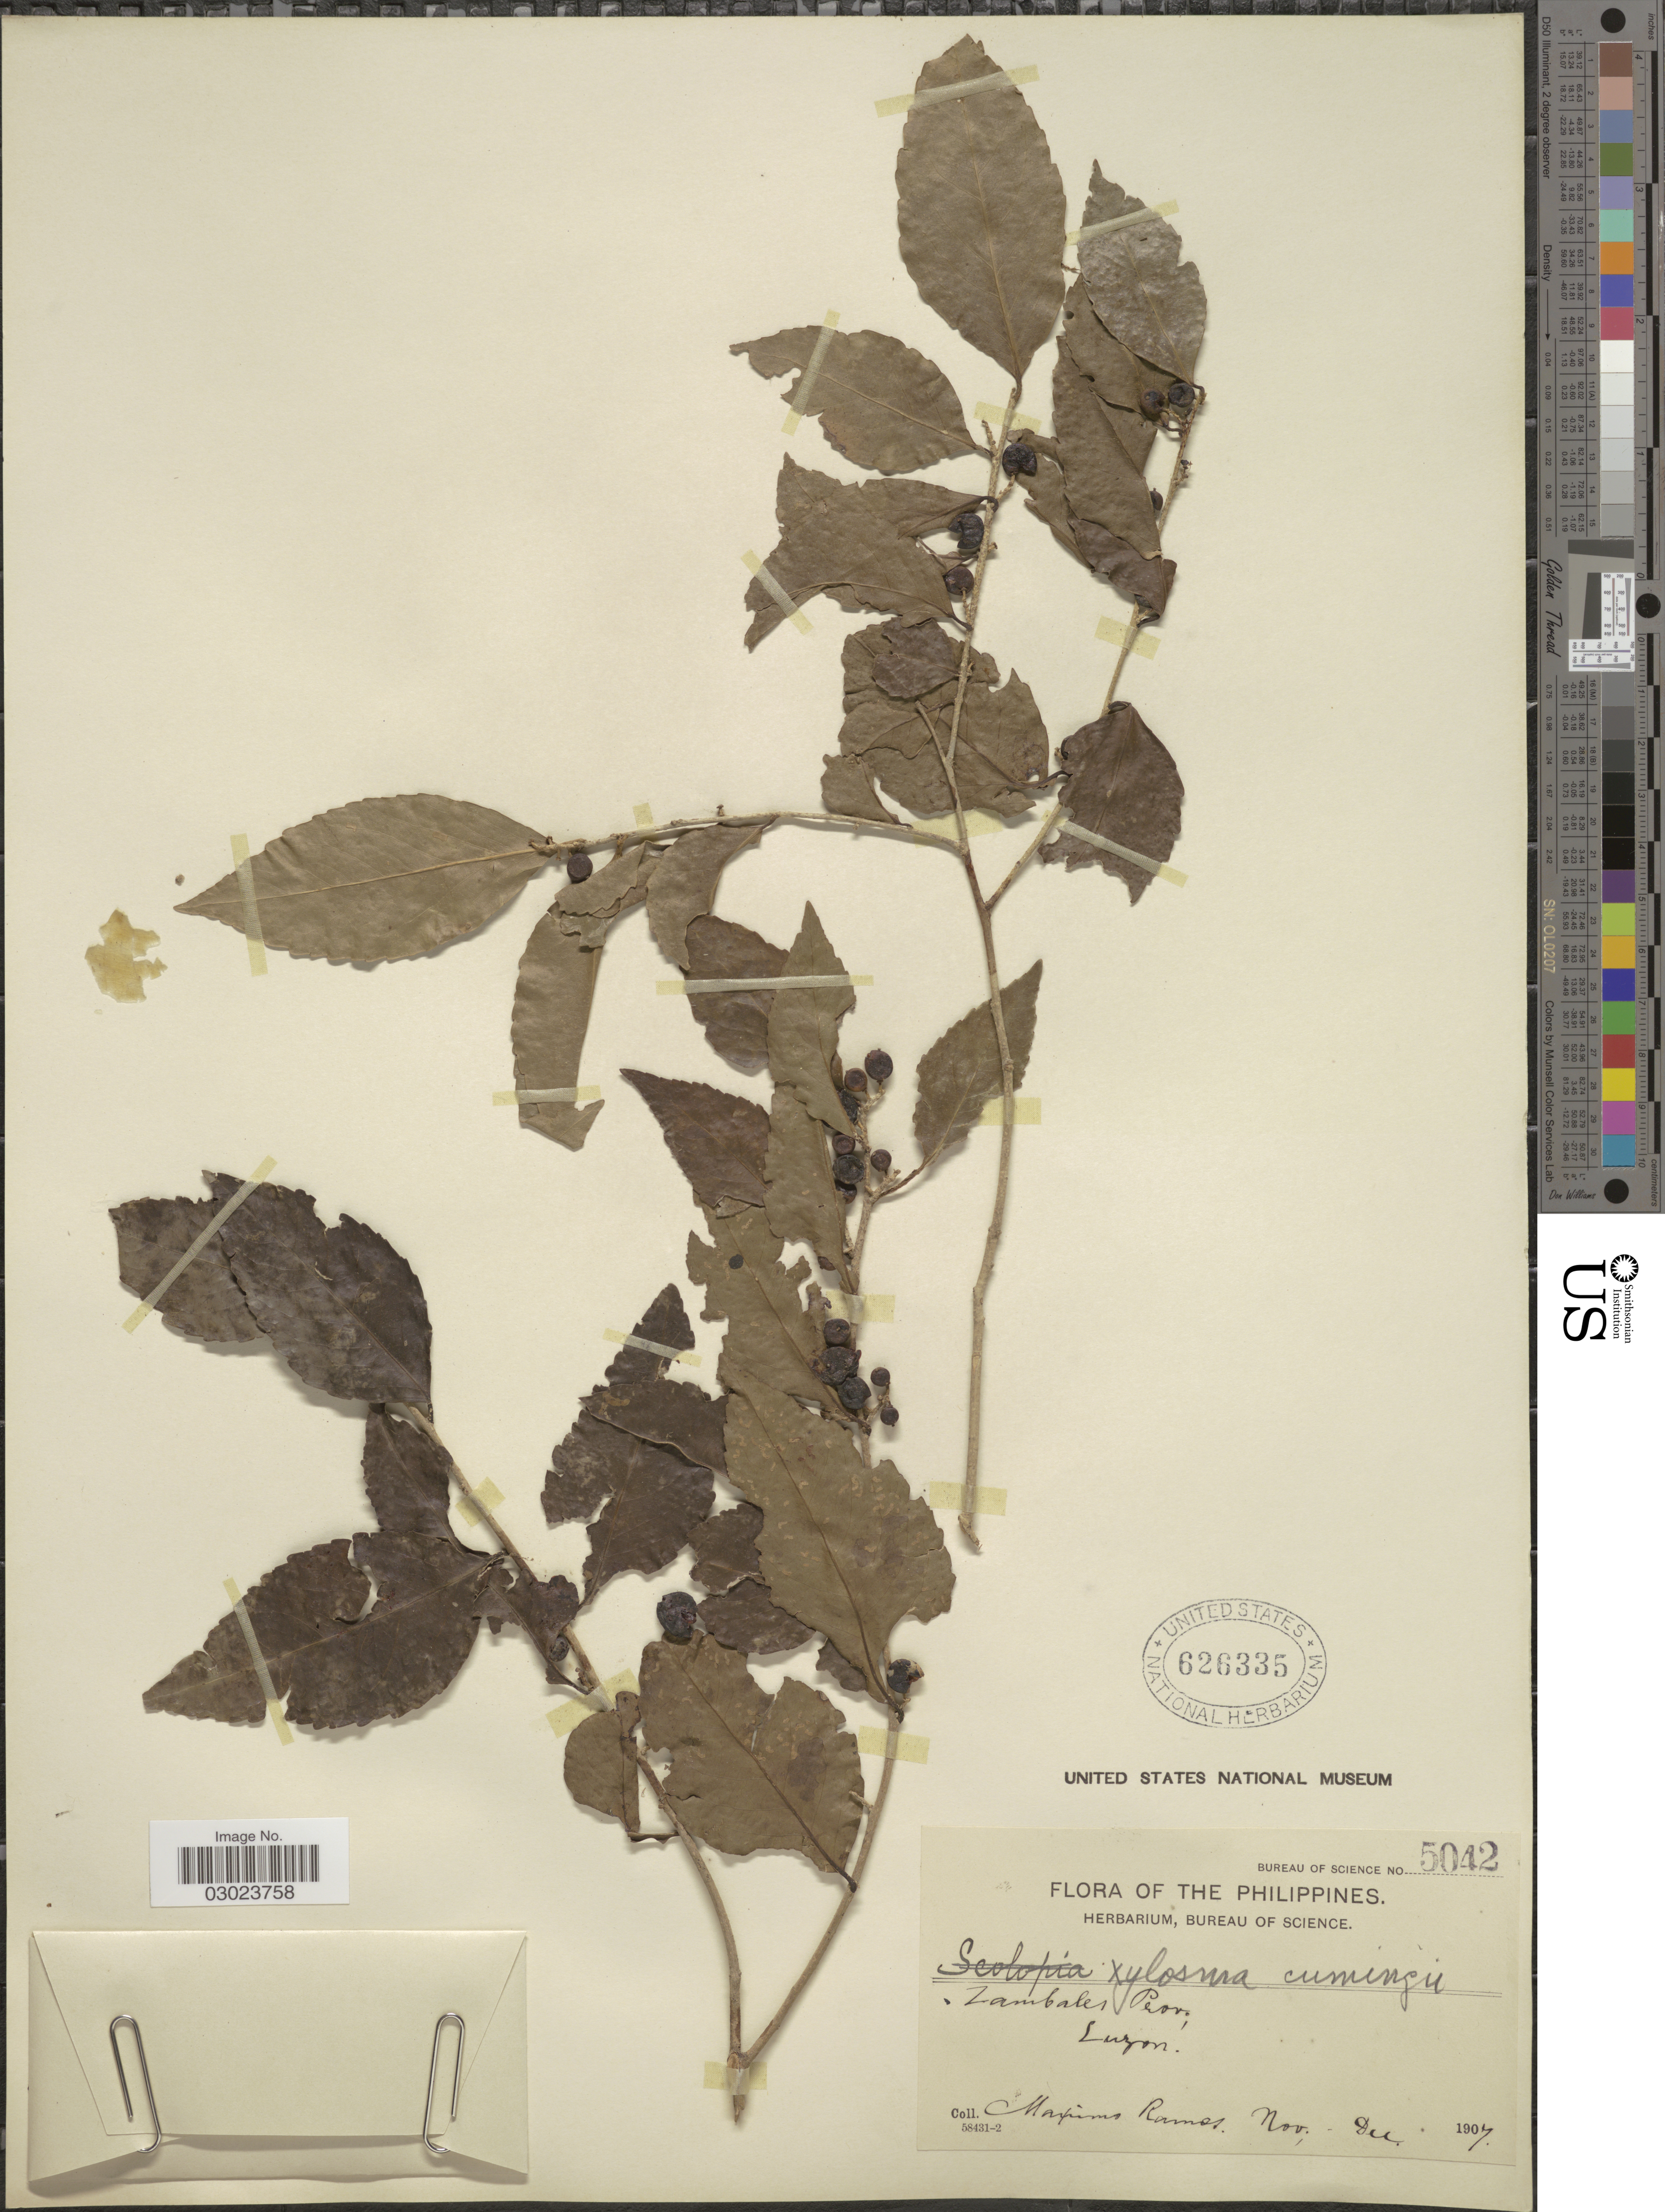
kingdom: Plantae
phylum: Tracheophyta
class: Magnoliopsida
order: Malpighiales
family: Salicaceae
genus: Xylosma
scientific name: Xylosma luzonensis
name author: Clos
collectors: M. Ramos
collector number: Bureau of Science 5042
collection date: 1907-11/1907-12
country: Philippines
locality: Zambales Prov., Luzon.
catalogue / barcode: US 626335